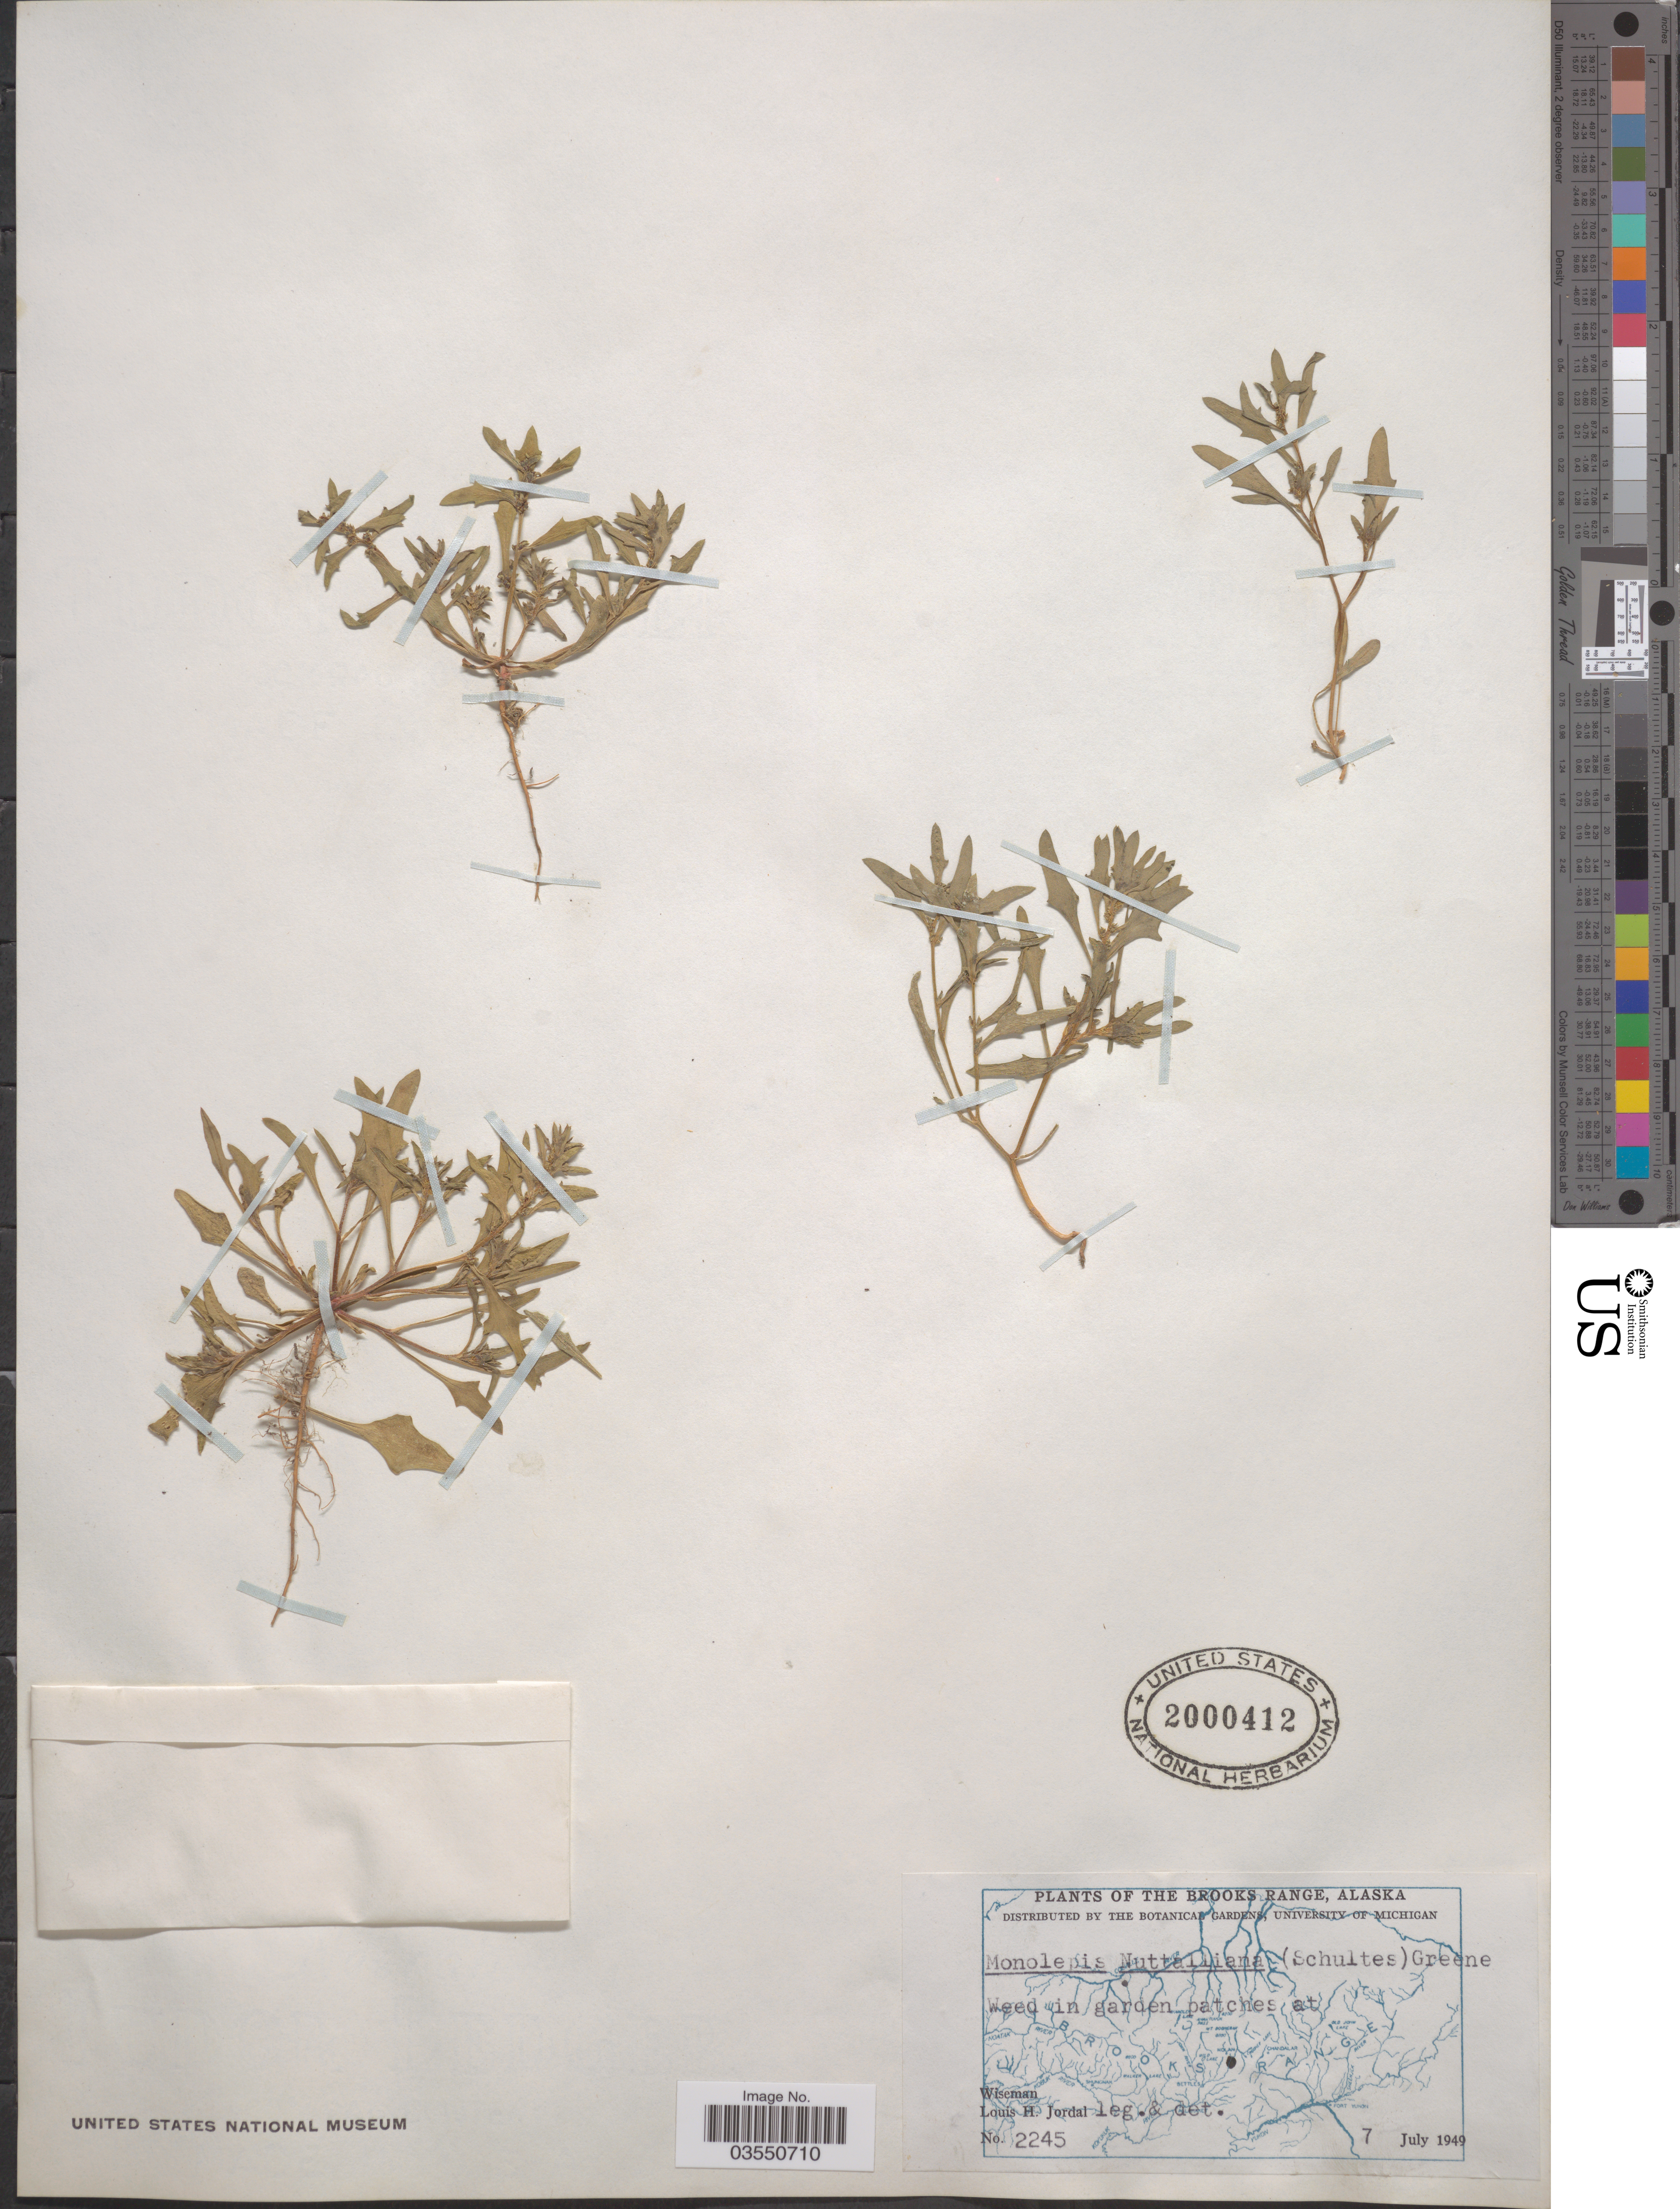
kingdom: Plantae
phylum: Tracheophyta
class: Magnoliopsida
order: Caryophyllales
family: Amaranthaceae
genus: Blitum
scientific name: Blitum nuttallianum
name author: Schult.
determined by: U.S. National Herbarium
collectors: L. Jordal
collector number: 2245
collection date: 1949-07-07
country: United States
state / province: Alaska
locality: The Brooks Range. Wiseman.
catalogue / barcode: US 2000412